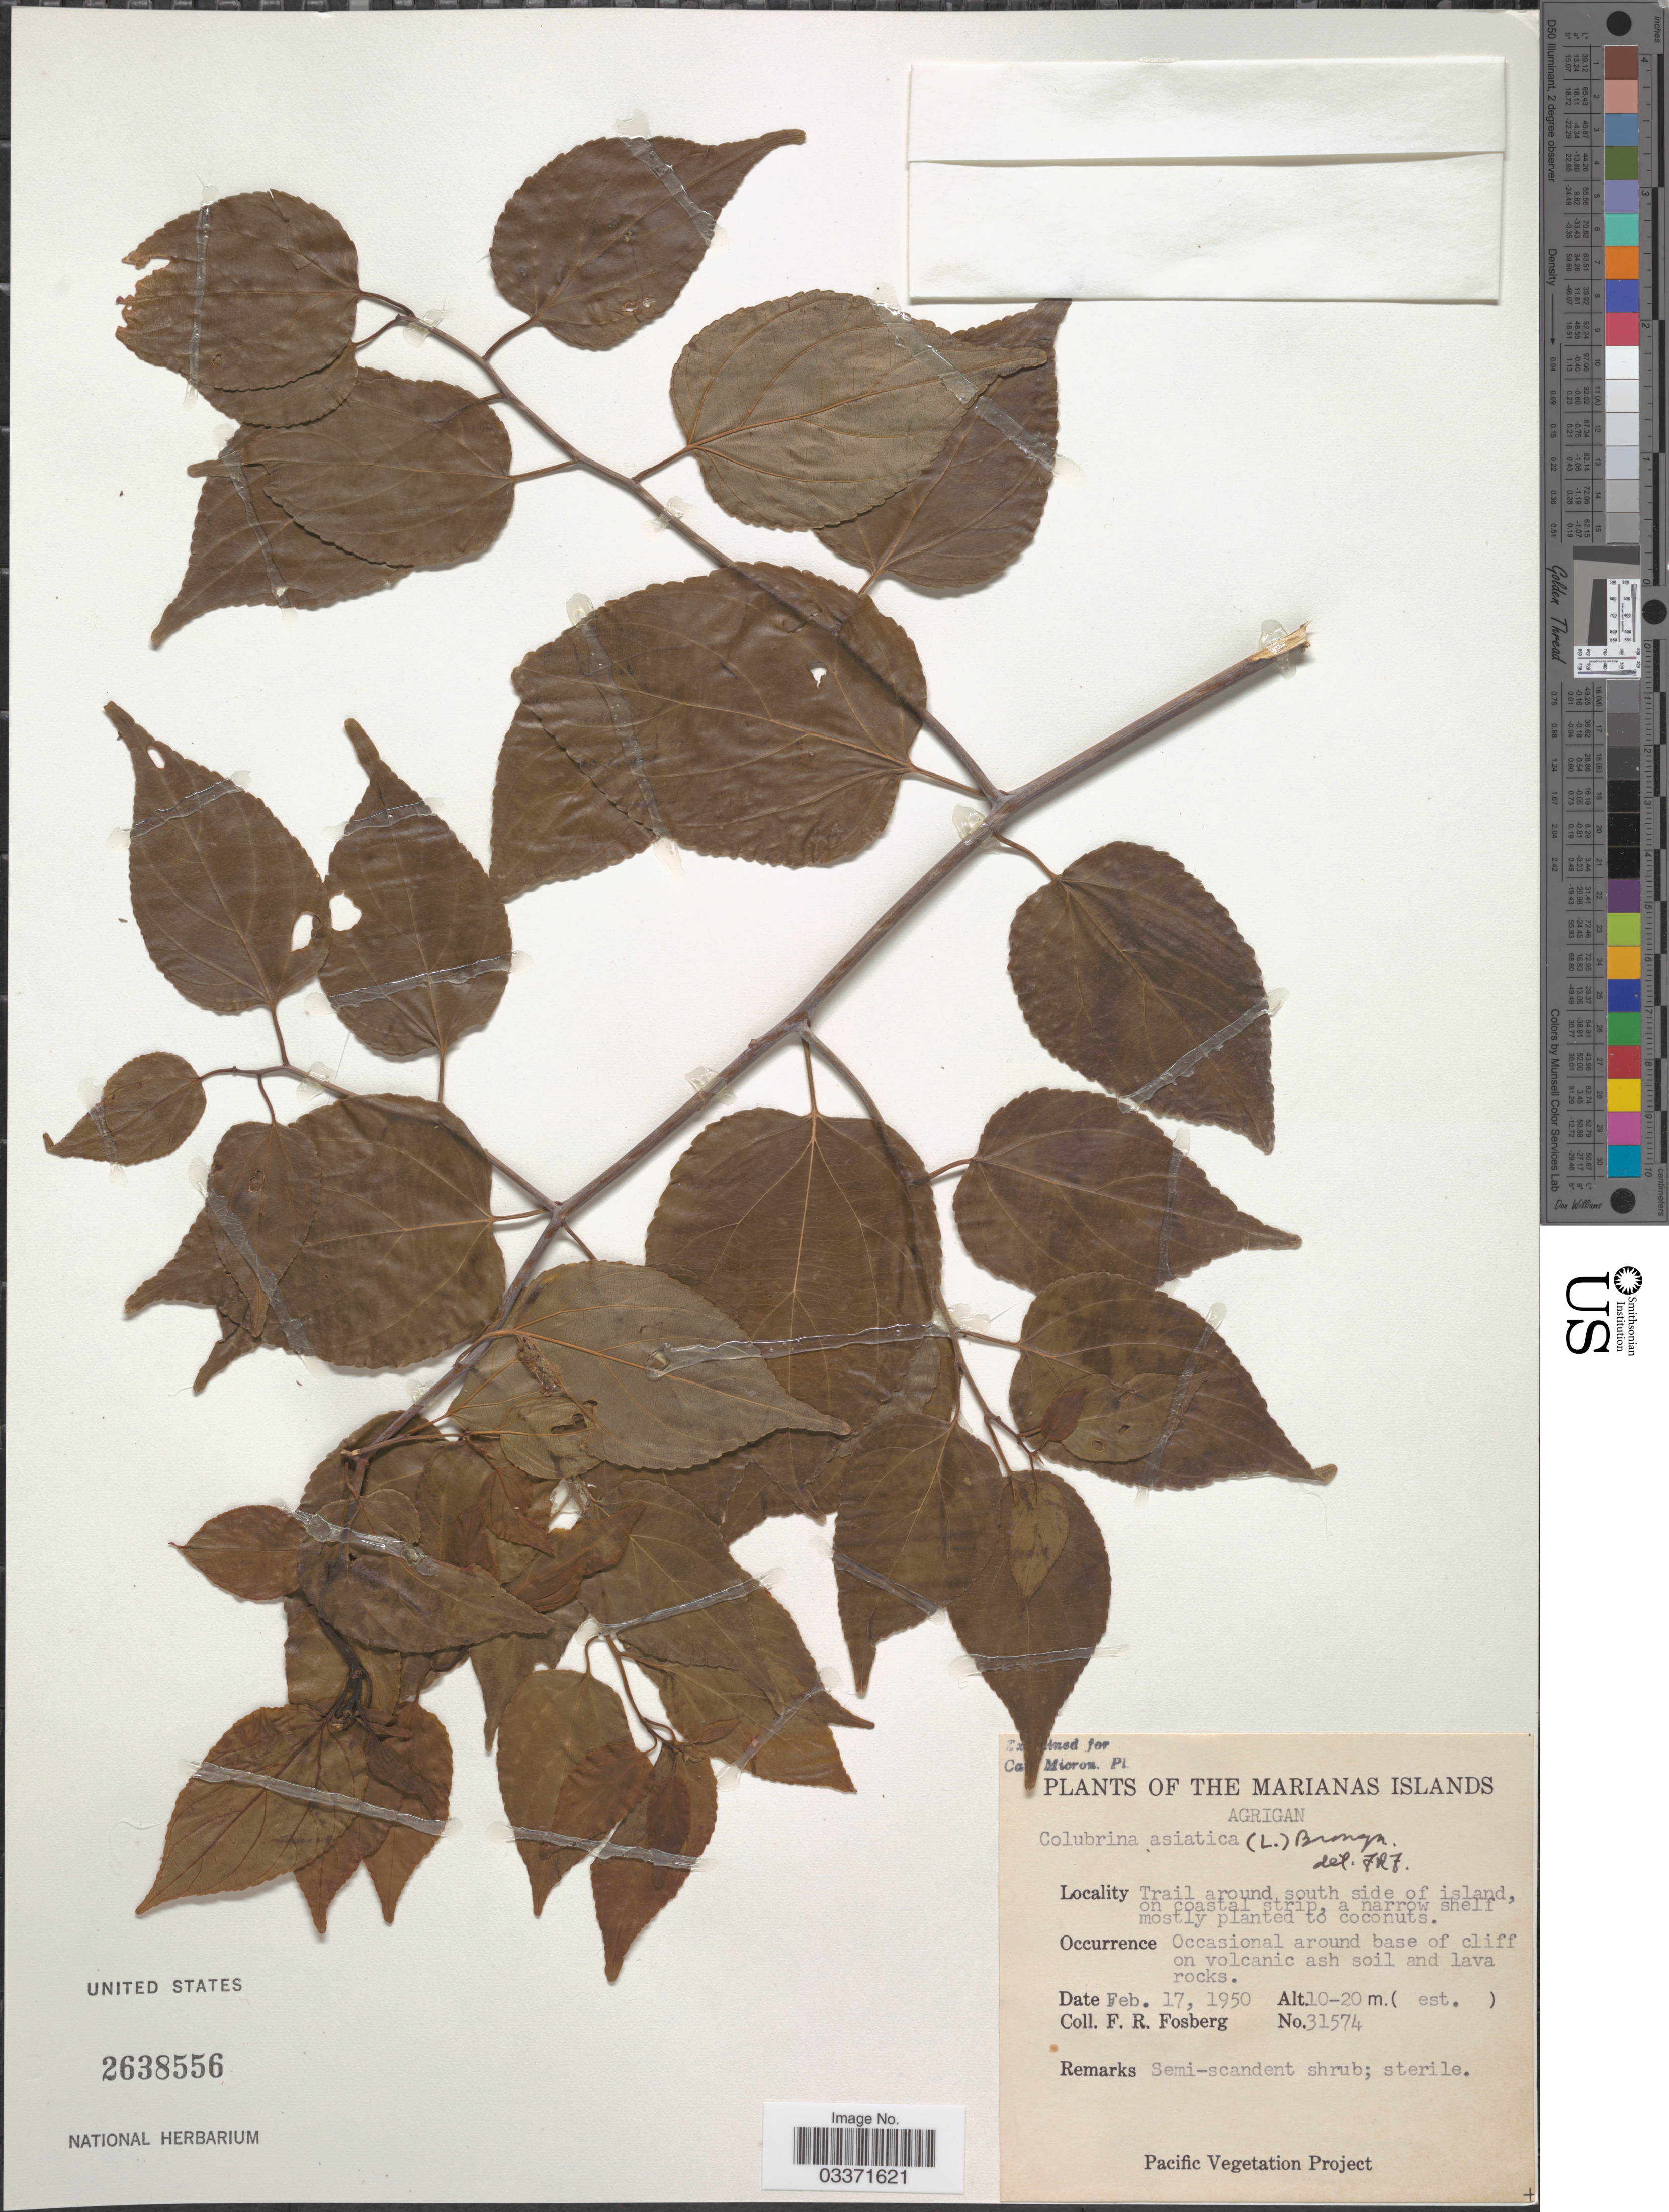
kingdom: Plantae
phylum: Tracheophyta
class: Magnoliopsida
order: Rosales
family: Rhamnaceae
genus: Colubrina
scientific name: Colubrina asiatica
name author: (L.) Brongn.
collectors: F. R. Fosberg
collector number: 31574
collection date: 1950-02-17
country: Northern Mariana Islands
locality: The Marianas Islands, Agrigan, Trail around south side of island.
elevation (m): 10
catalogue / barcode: US 2638556